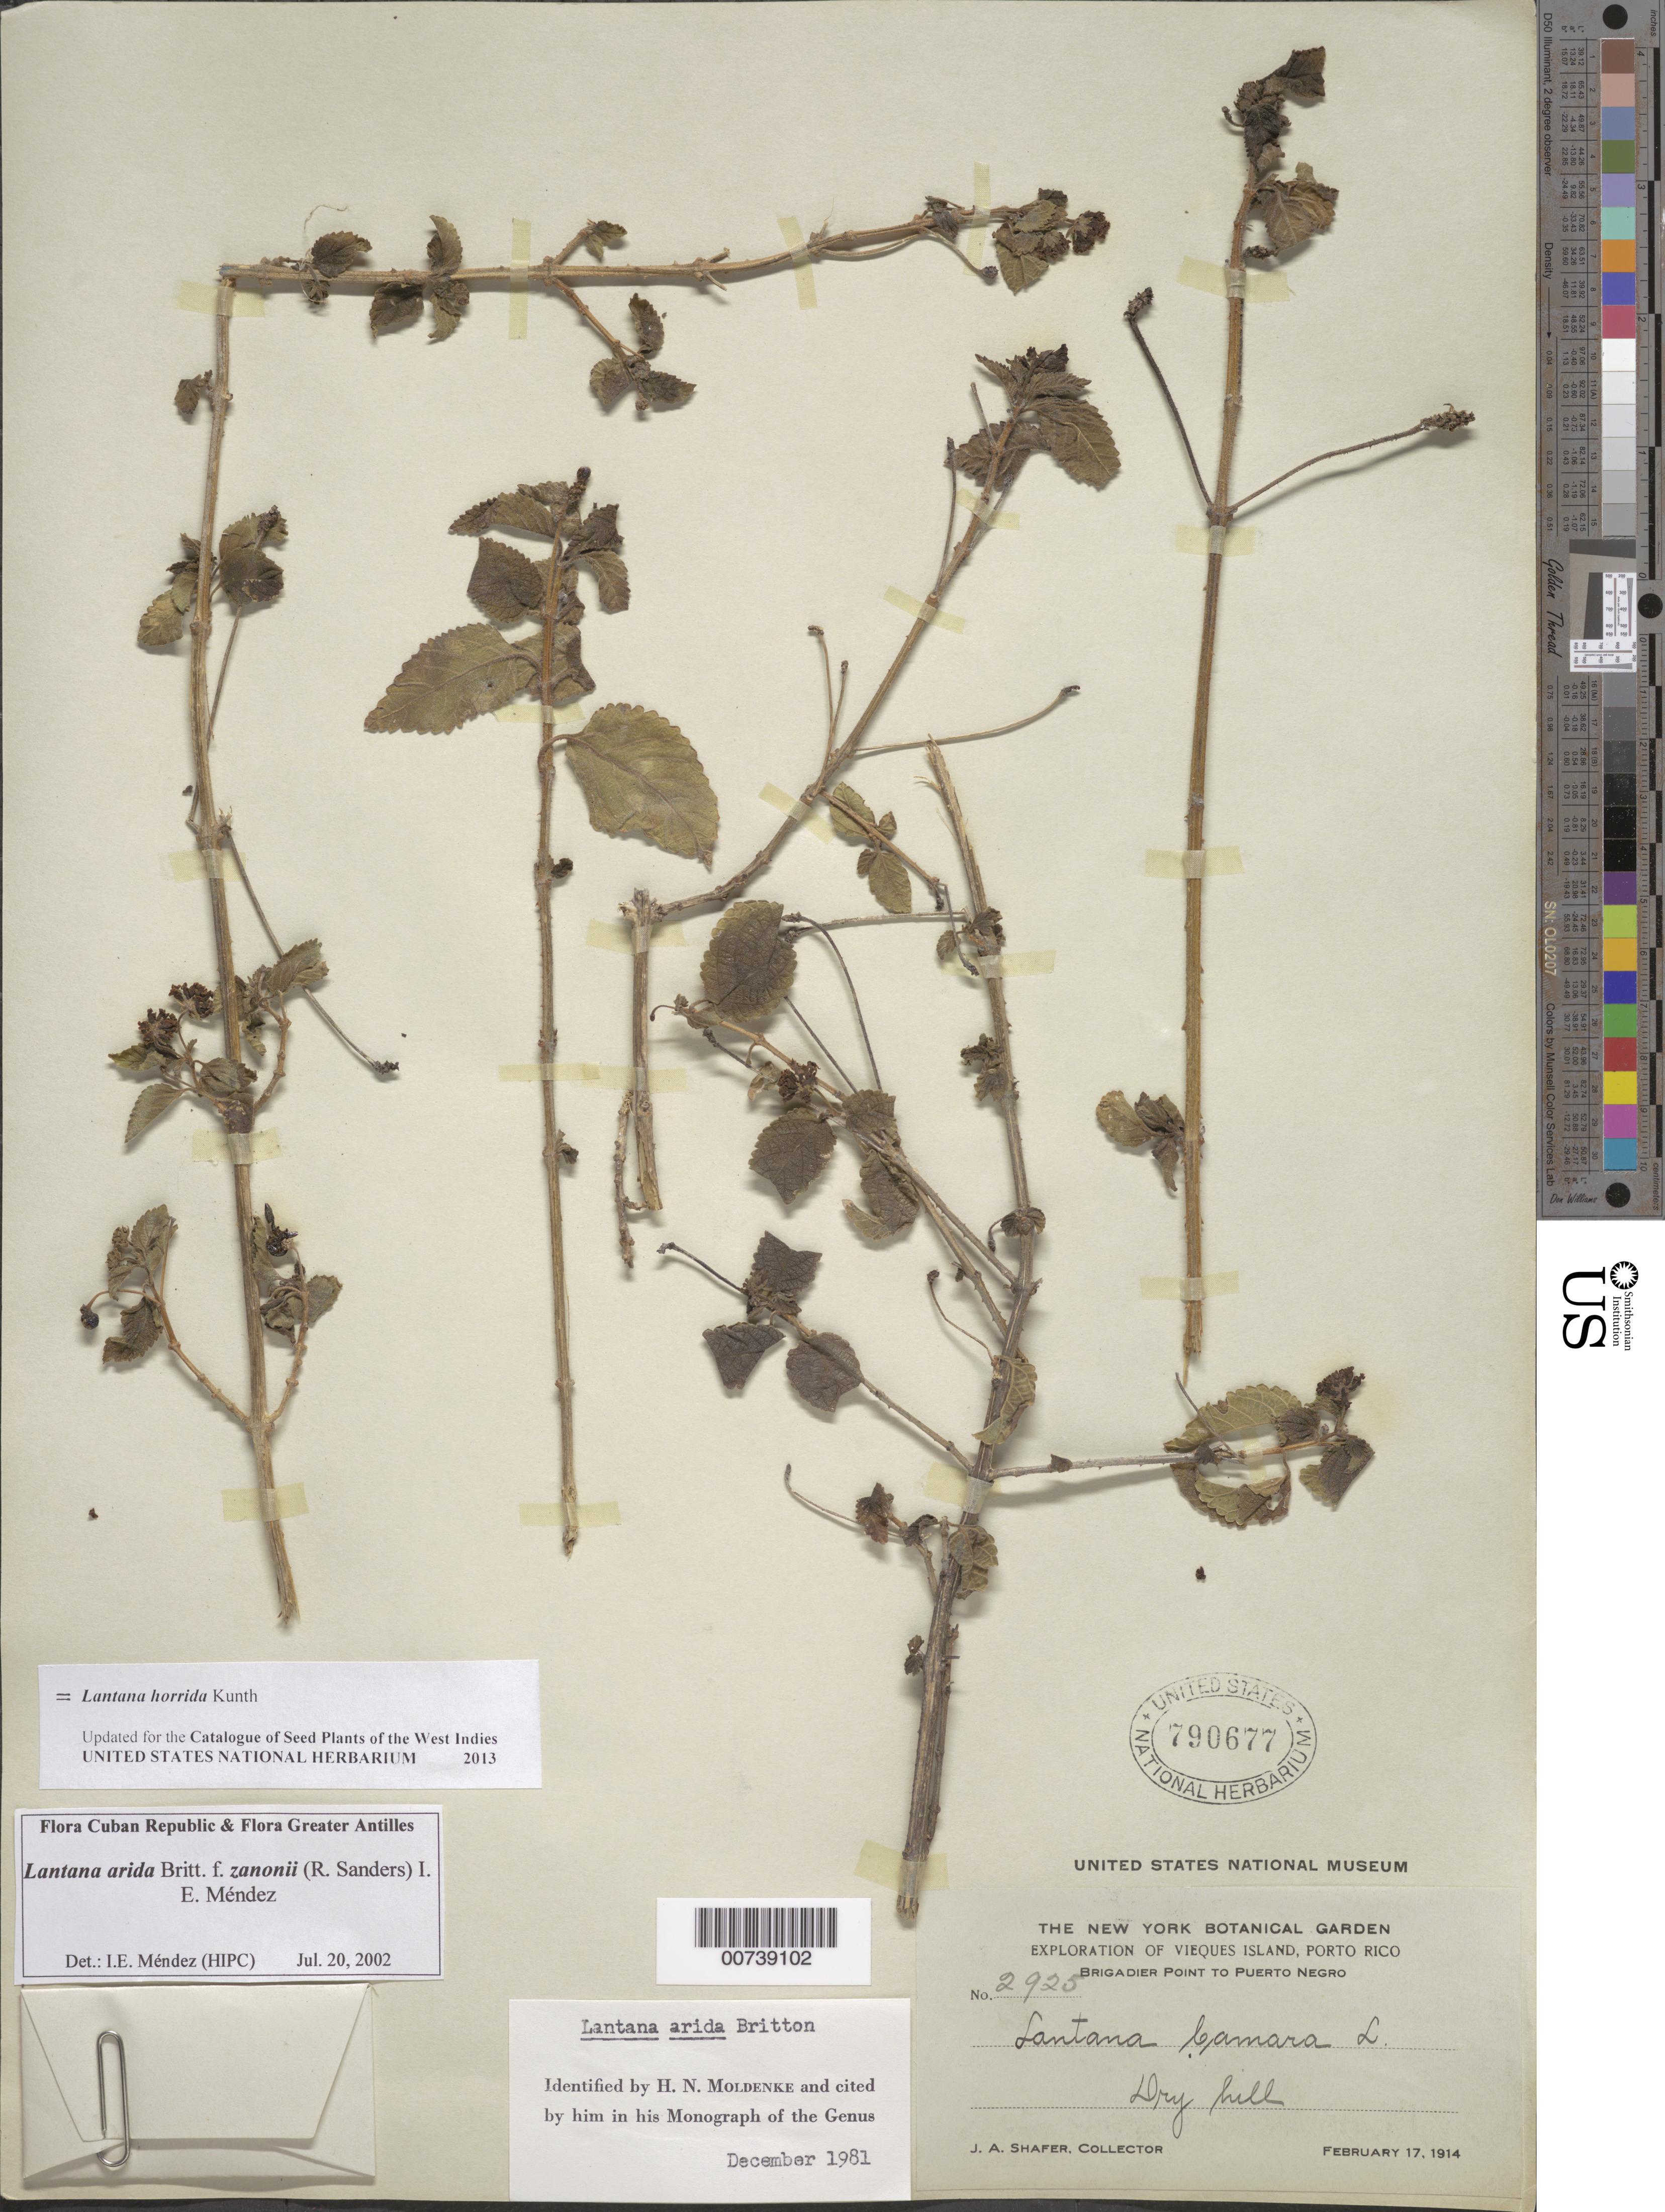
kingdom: Plantae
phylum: Tracheophyta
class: Magnoliopsida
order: Lamiales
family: Verbenaceae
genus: Lantana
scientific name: Lantana horrida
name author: Kunth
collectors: J. A. Shafer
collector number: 2925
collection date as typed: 17 Feb 1914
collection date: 1914-02-17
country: Puerto Rico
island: Vieques I.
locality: Brigadier Point to Puerto Negro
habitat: Dry hill.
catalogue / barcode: US 790677